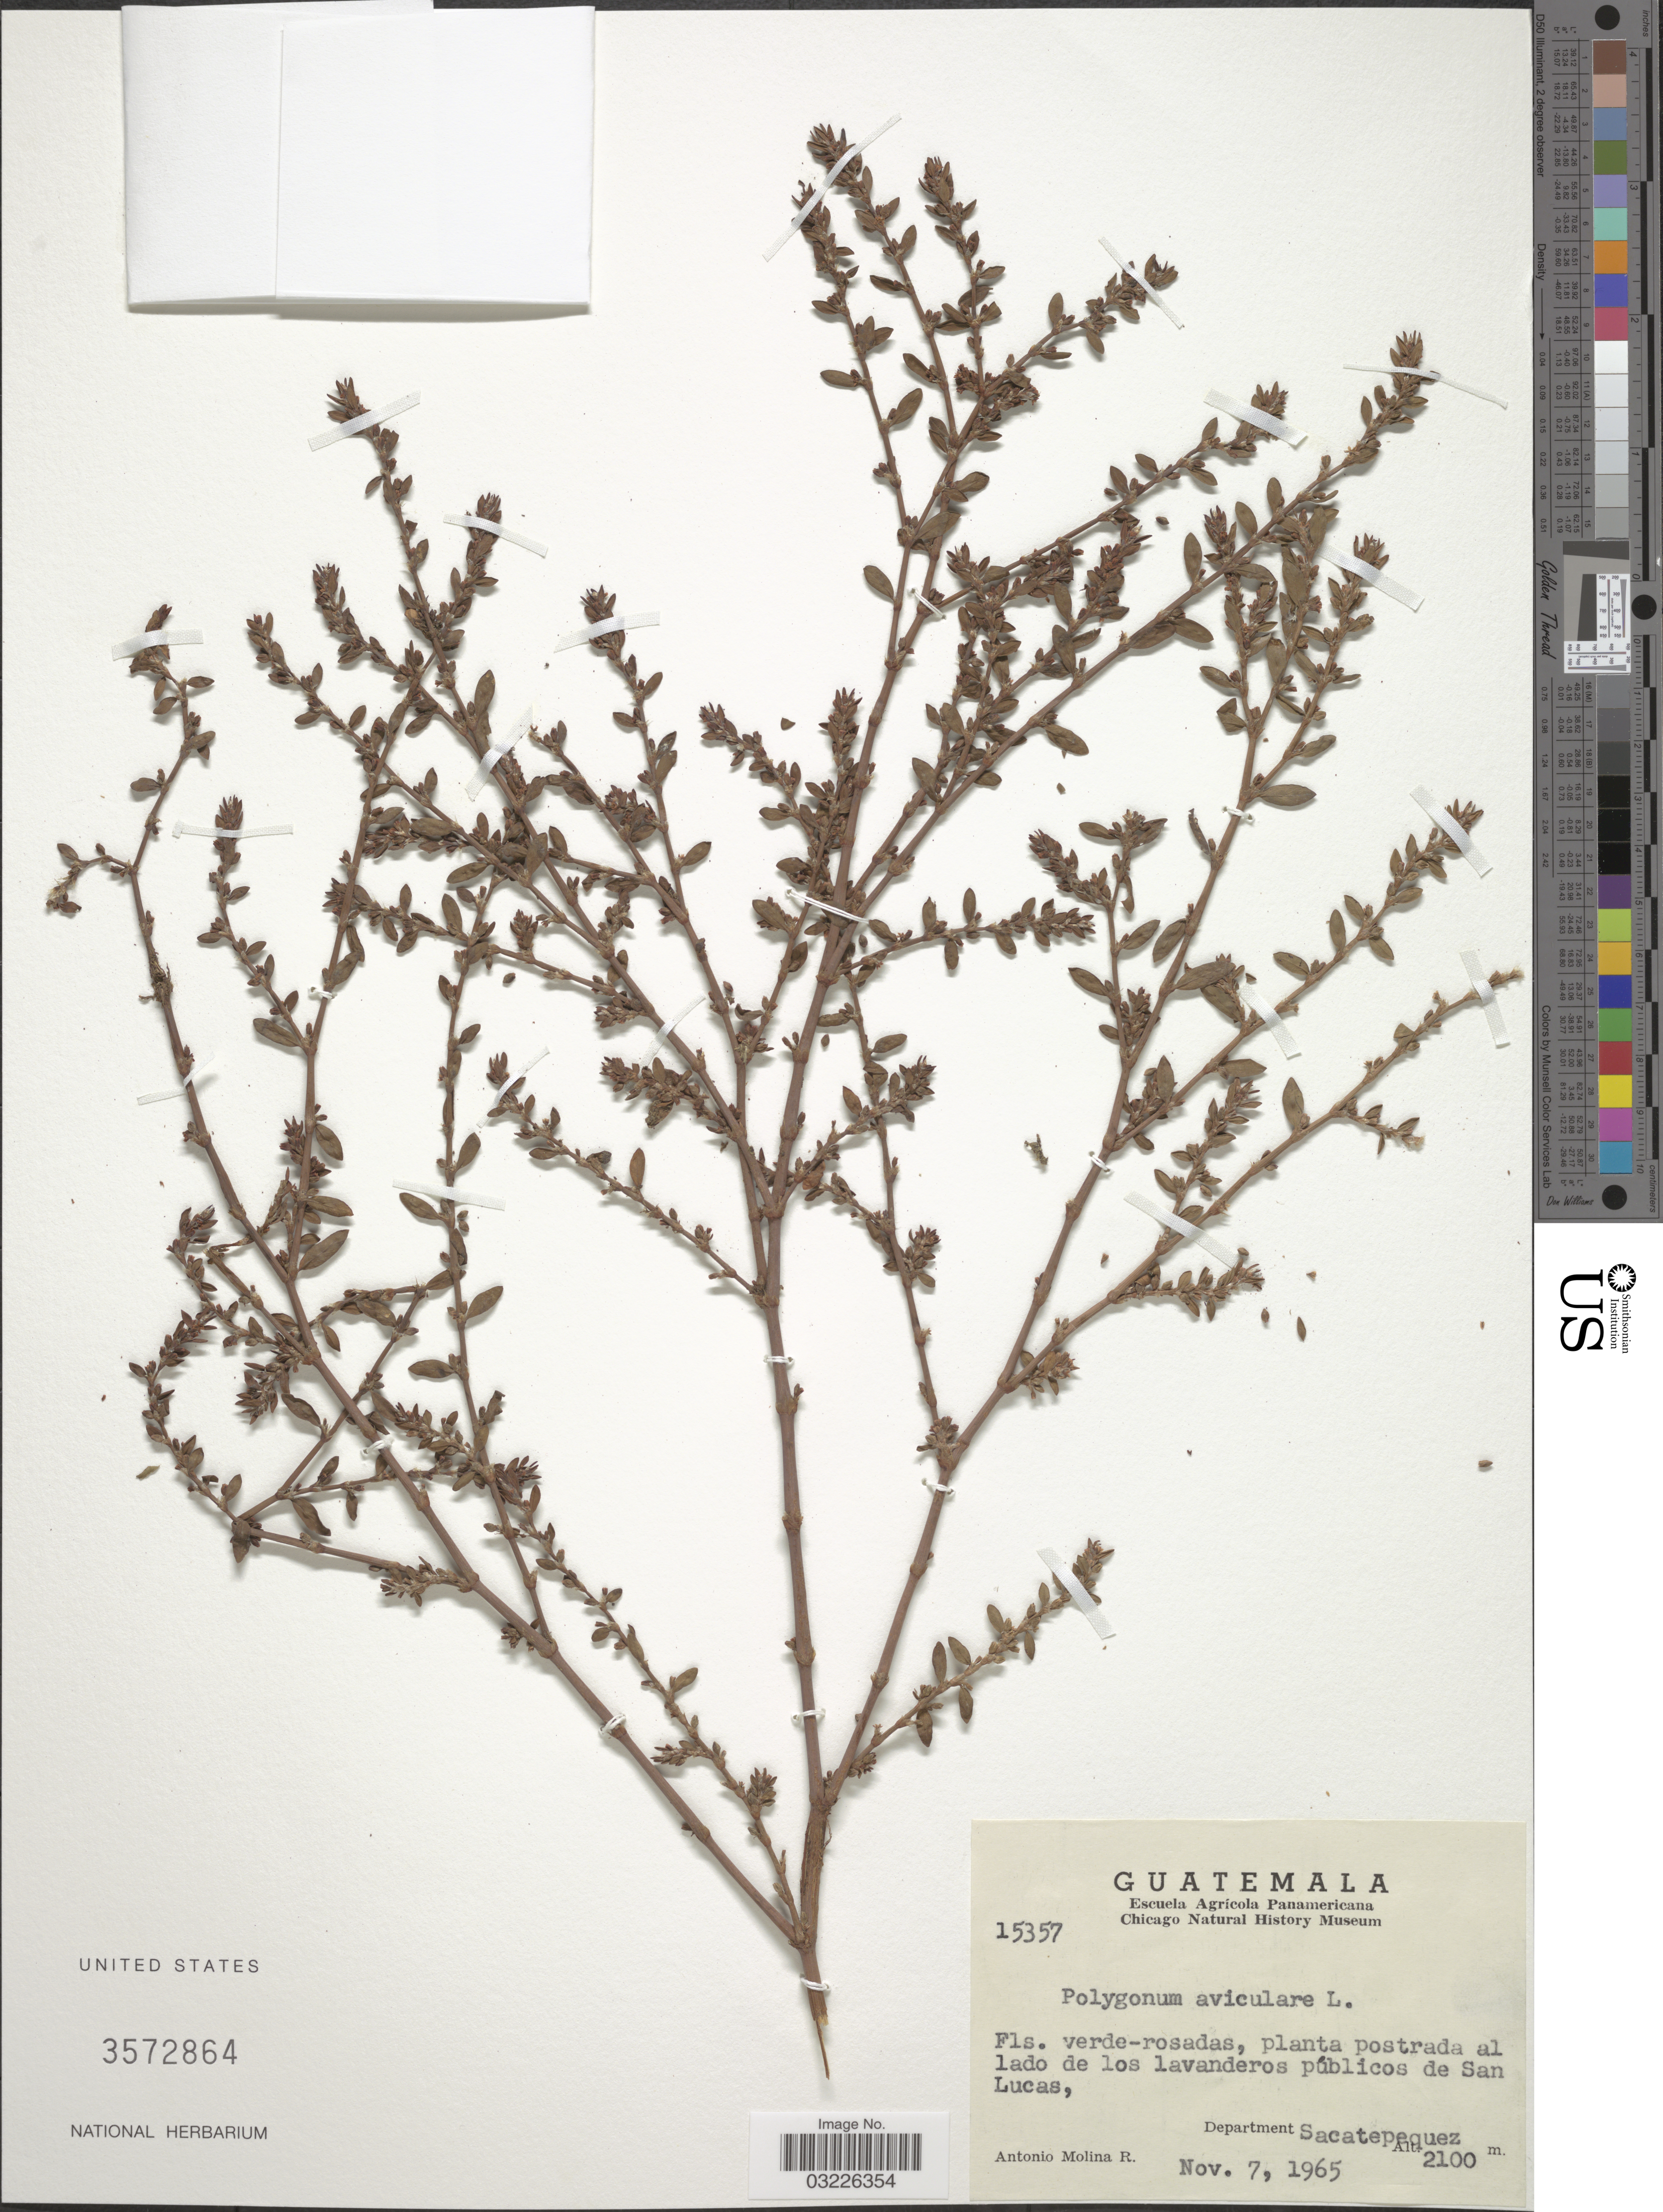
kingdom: Plantae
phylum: Tracheophyta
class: Magnoliopsida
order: Caryophyllales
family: Polygonaceae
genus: Polygonum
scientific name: Polygonum aviculare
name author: L.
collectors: A. Molina R.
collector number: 15357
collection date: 1965-11-07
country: Guatemala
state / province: Sacatepéquez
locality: Planta postrada al lado de los lavanderos públicos de San Lucas, Department Sacatepequez.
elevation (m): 2100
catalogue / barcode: US 3572864